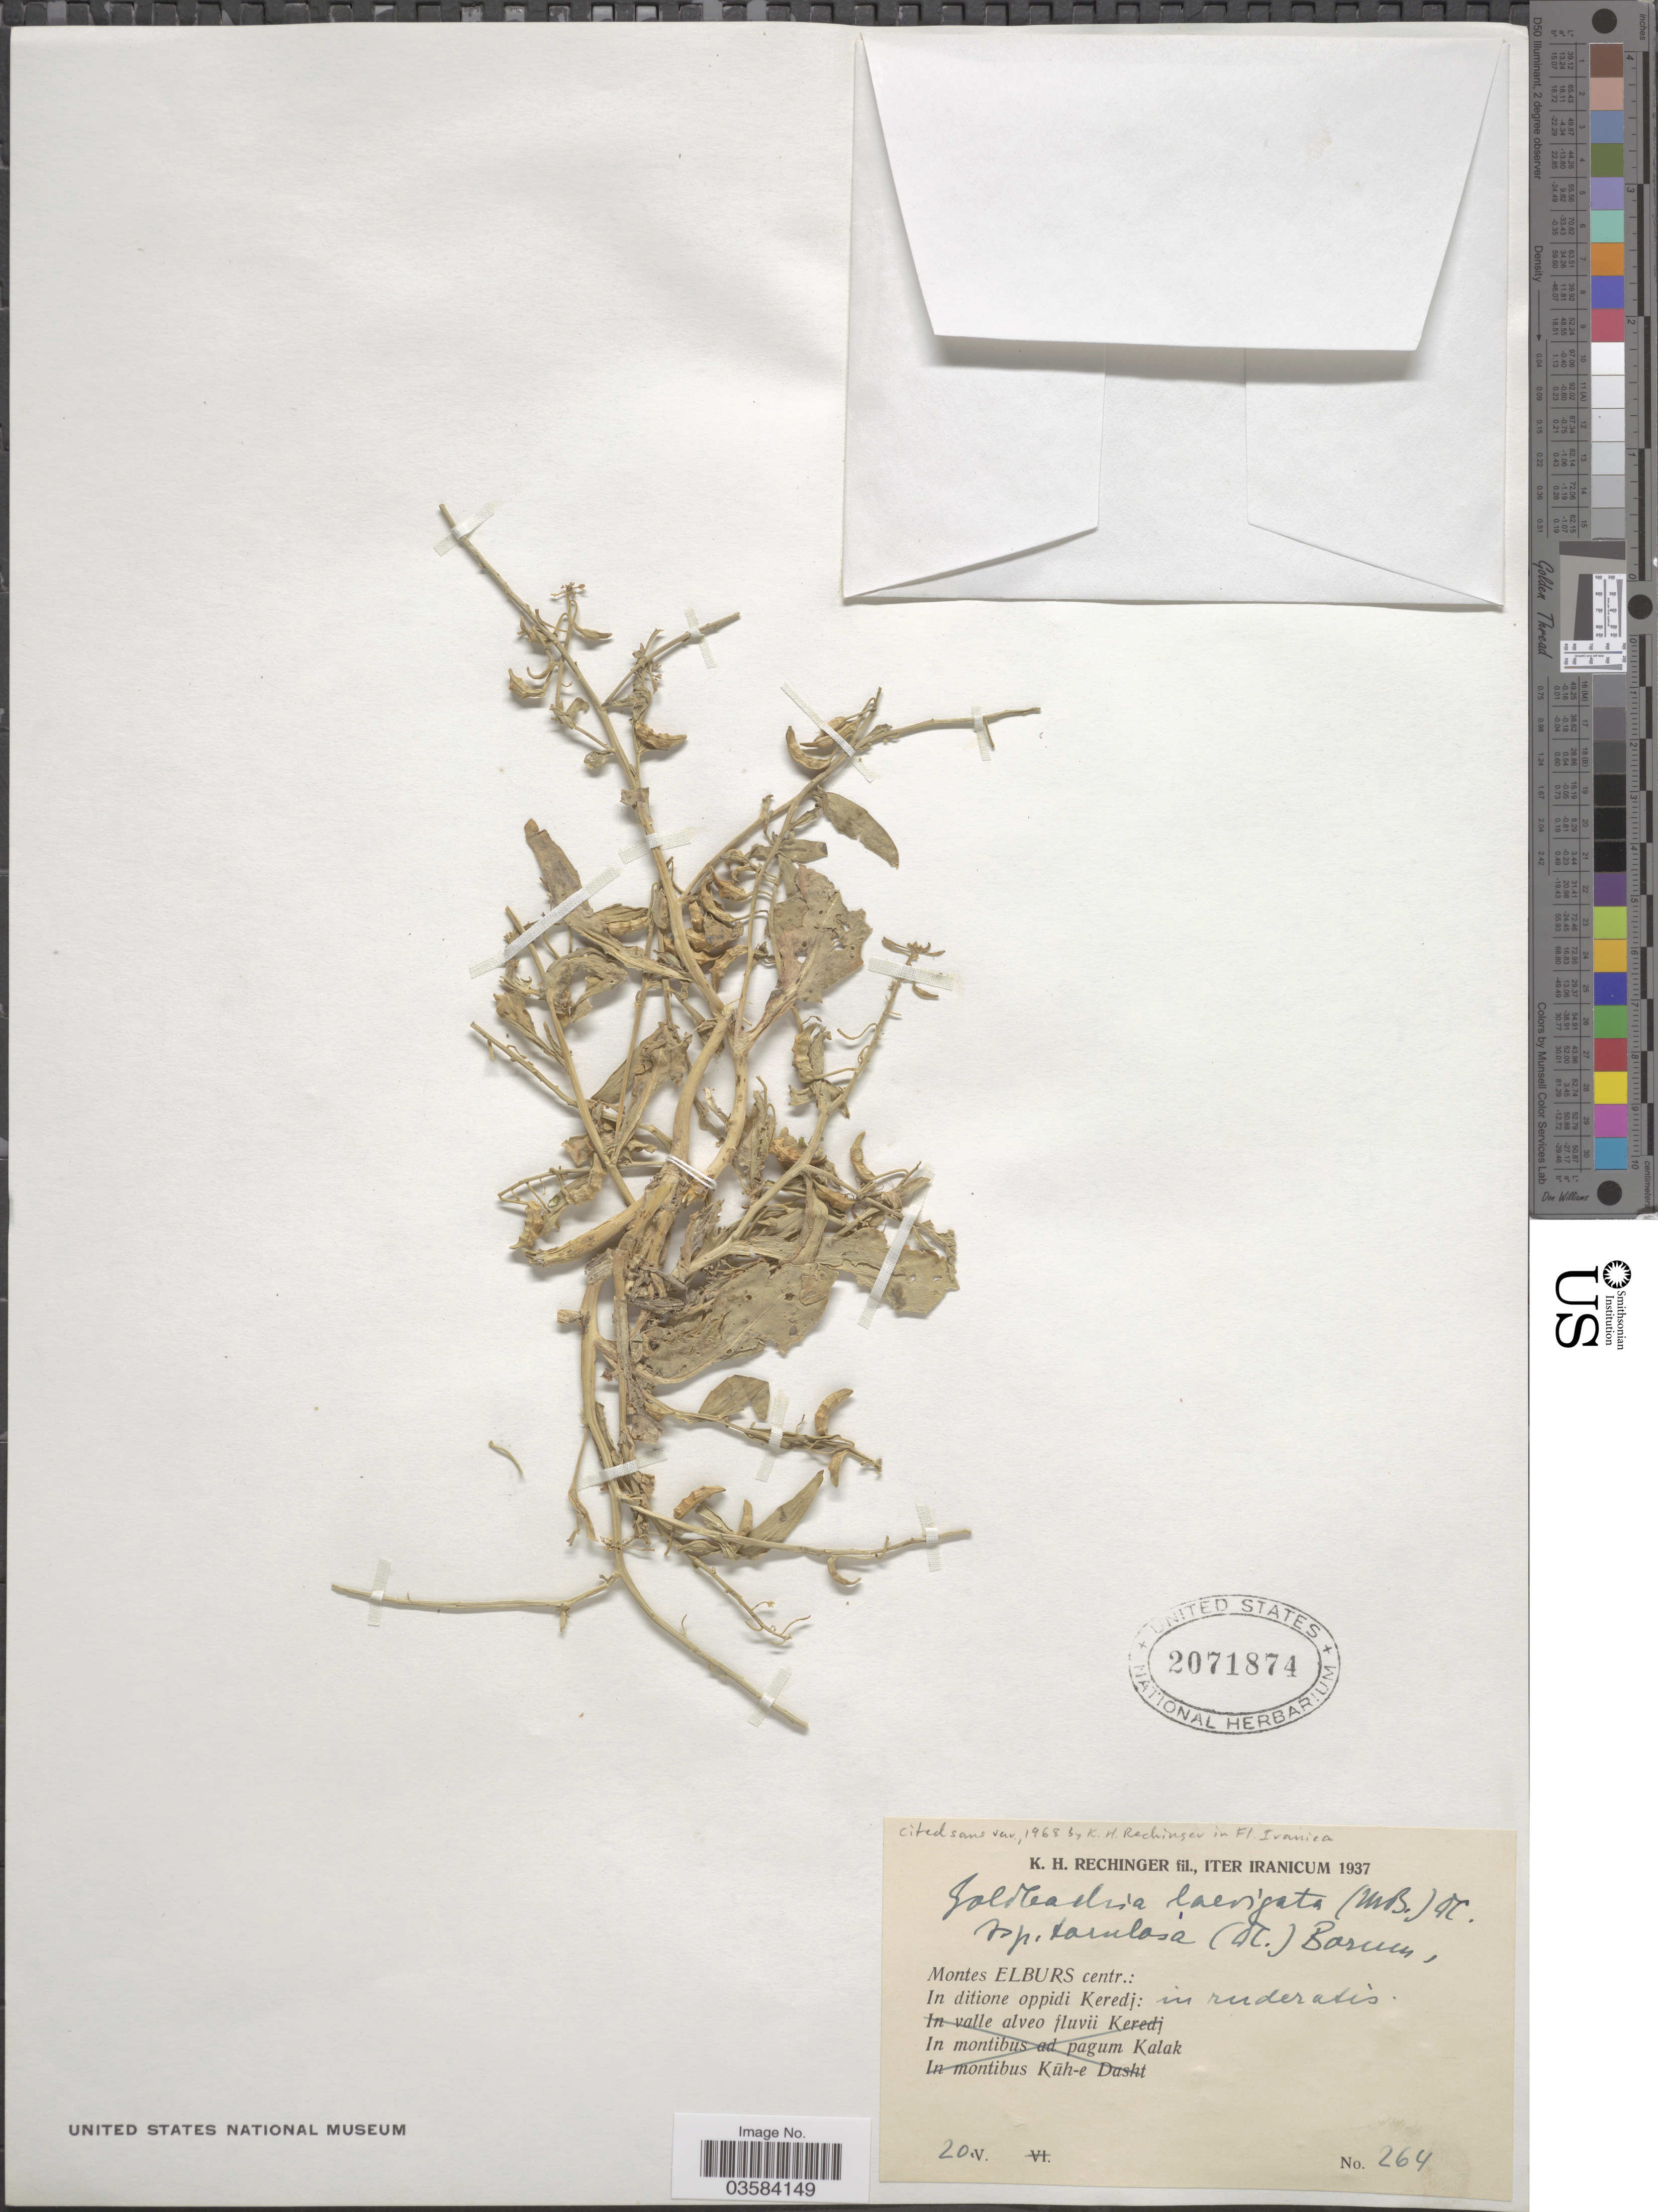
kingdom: Plantae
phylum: Tracheophyta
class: Magnoliopsida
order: Brassicales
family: Brassicaceae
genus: Goldbachia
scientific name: Goldbachia laevigata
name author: (M. Bieb.) DC.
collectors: K. H. Rechinger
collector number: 264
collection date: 1937-05-20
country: Iran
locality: Iter Iranicum. Montes Elburs centr.: In ditione oppidi Keredj: in ruderatis.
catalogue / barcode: US 2071874